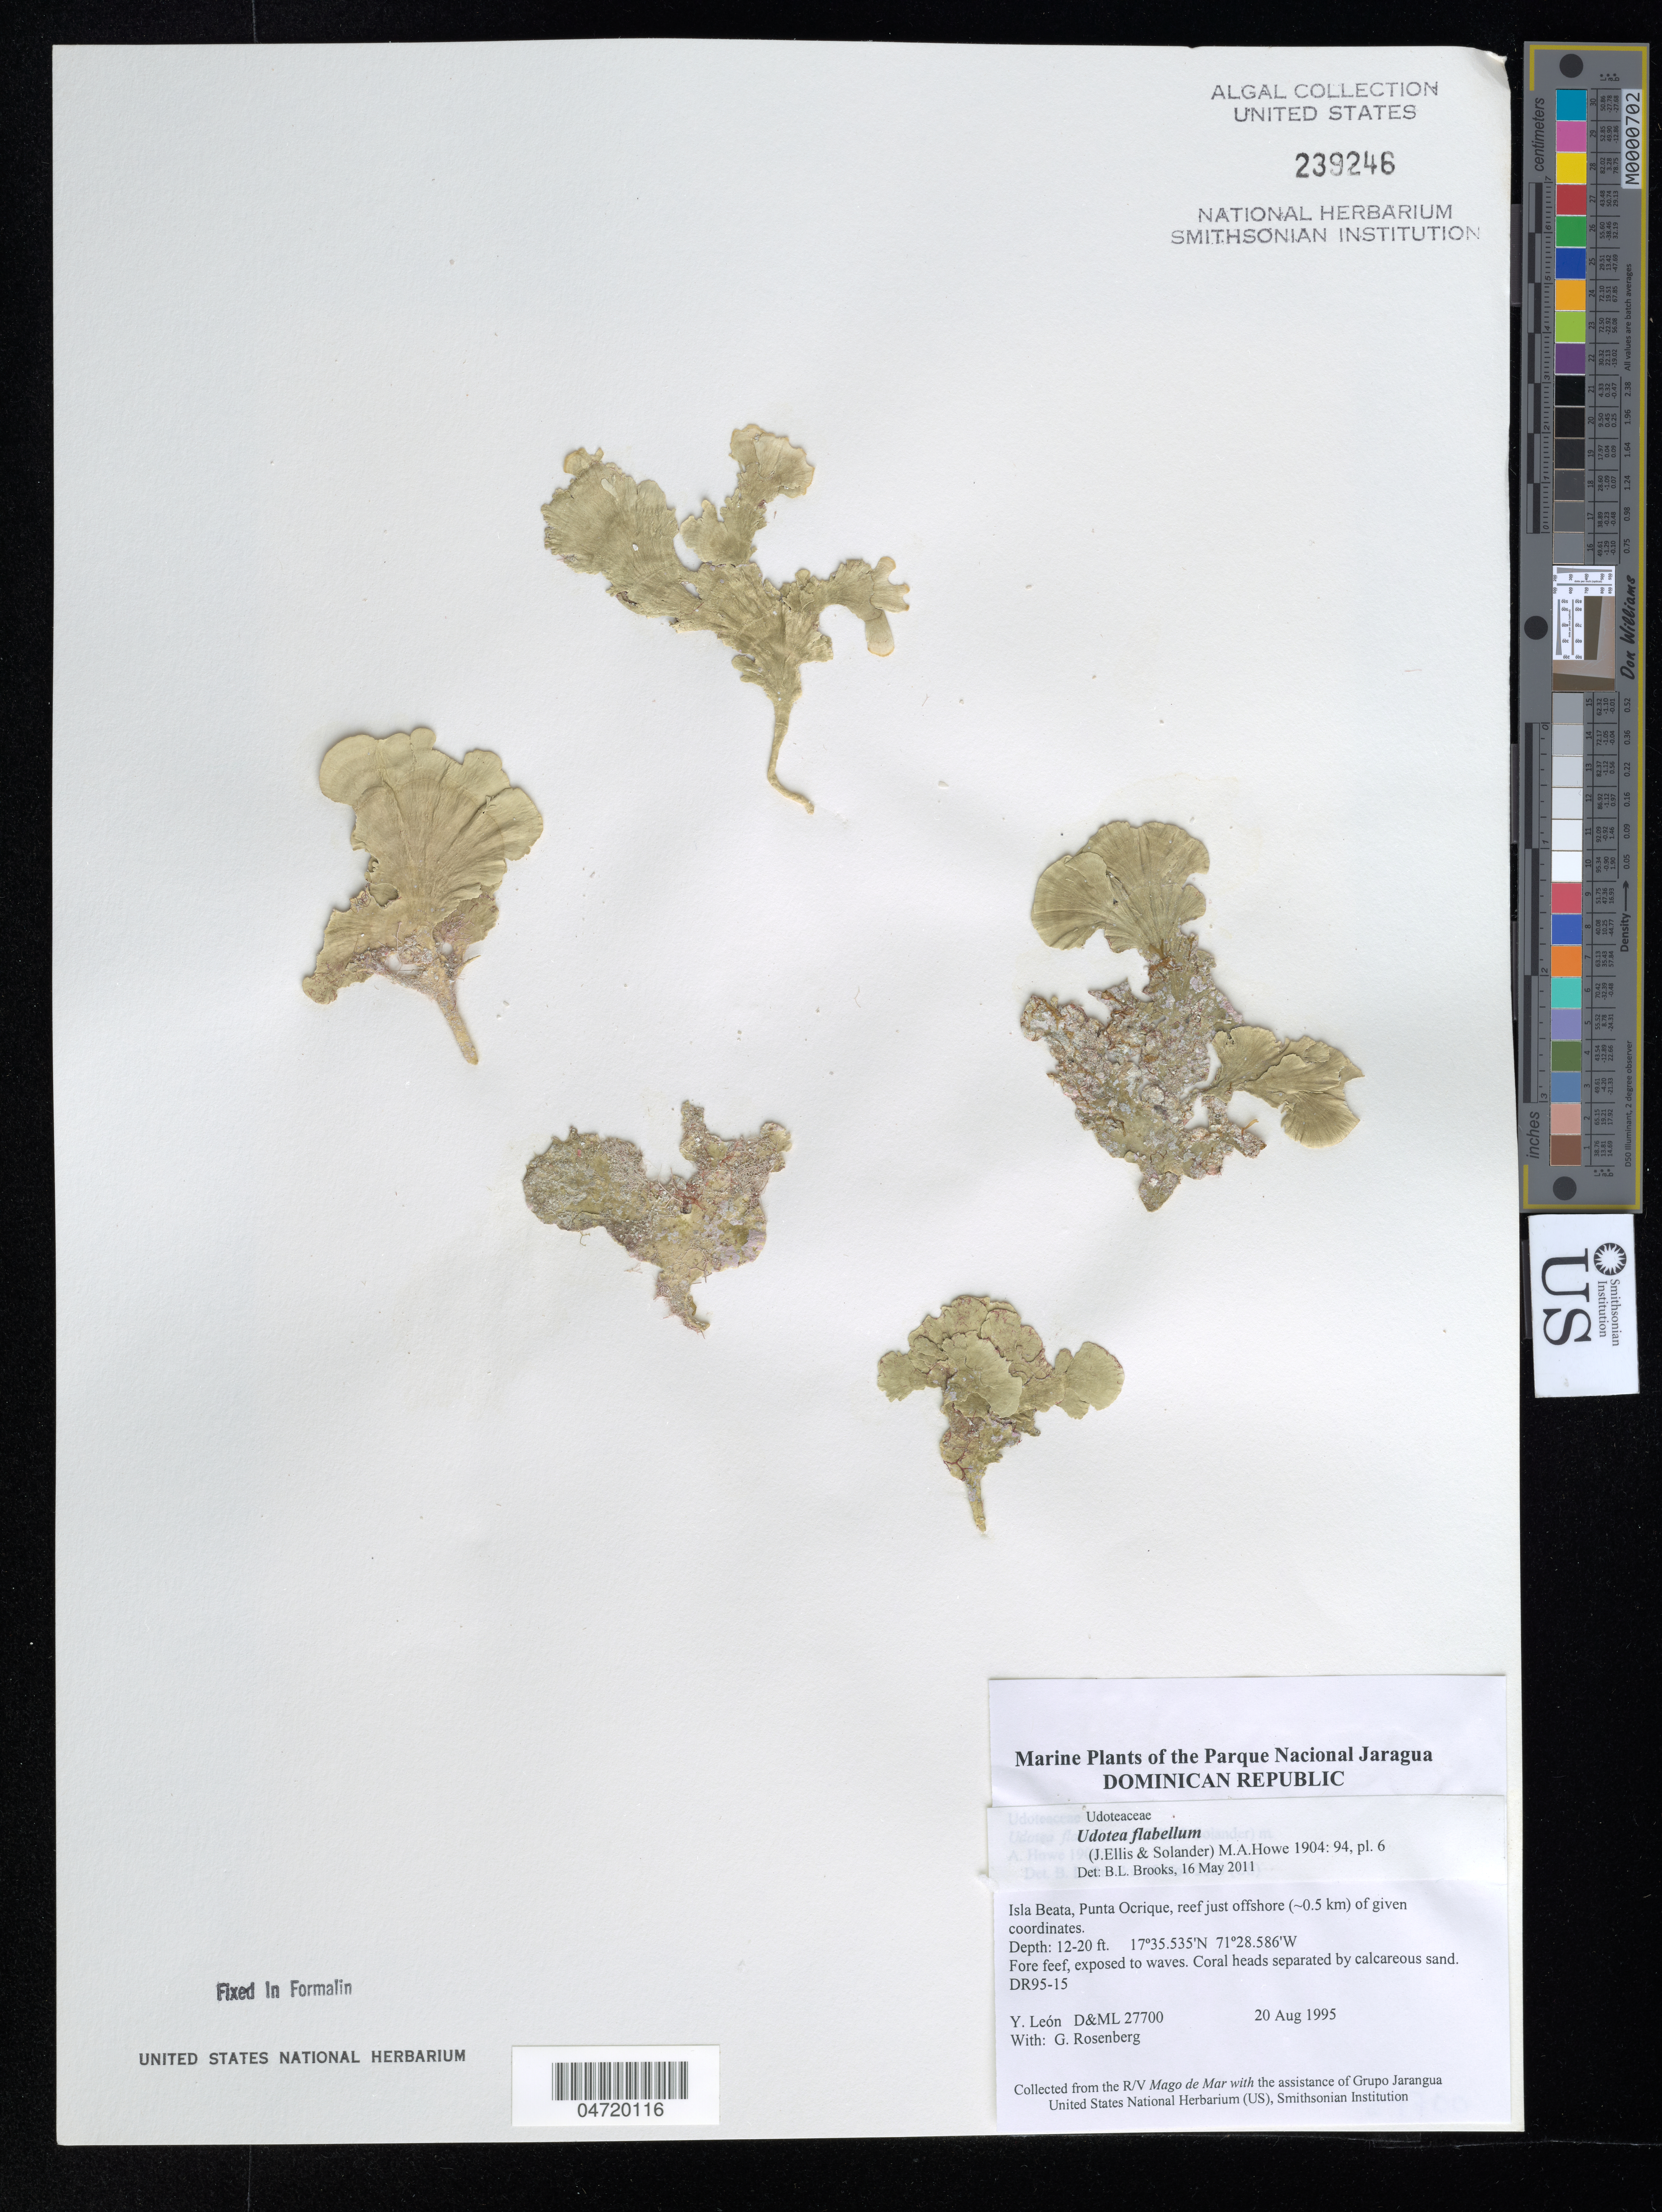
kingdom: Plantae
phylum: Chlorophyta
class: Ulvophyceae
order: Bryopsidales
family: Udoteaceae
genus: Udotea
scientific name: Udotea flabellum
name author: (J. Ellis & Sol.) M. Howe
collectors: Y. León & G. Rosenberg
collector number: D&ML27700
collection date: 1995-08-20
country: Dominican Republic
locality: The Parque Nacional Jaragua. Isla Beata, Punta Ocrique, reef just offshore (~0.5 km) of given coordinates.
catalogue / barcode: US 239246